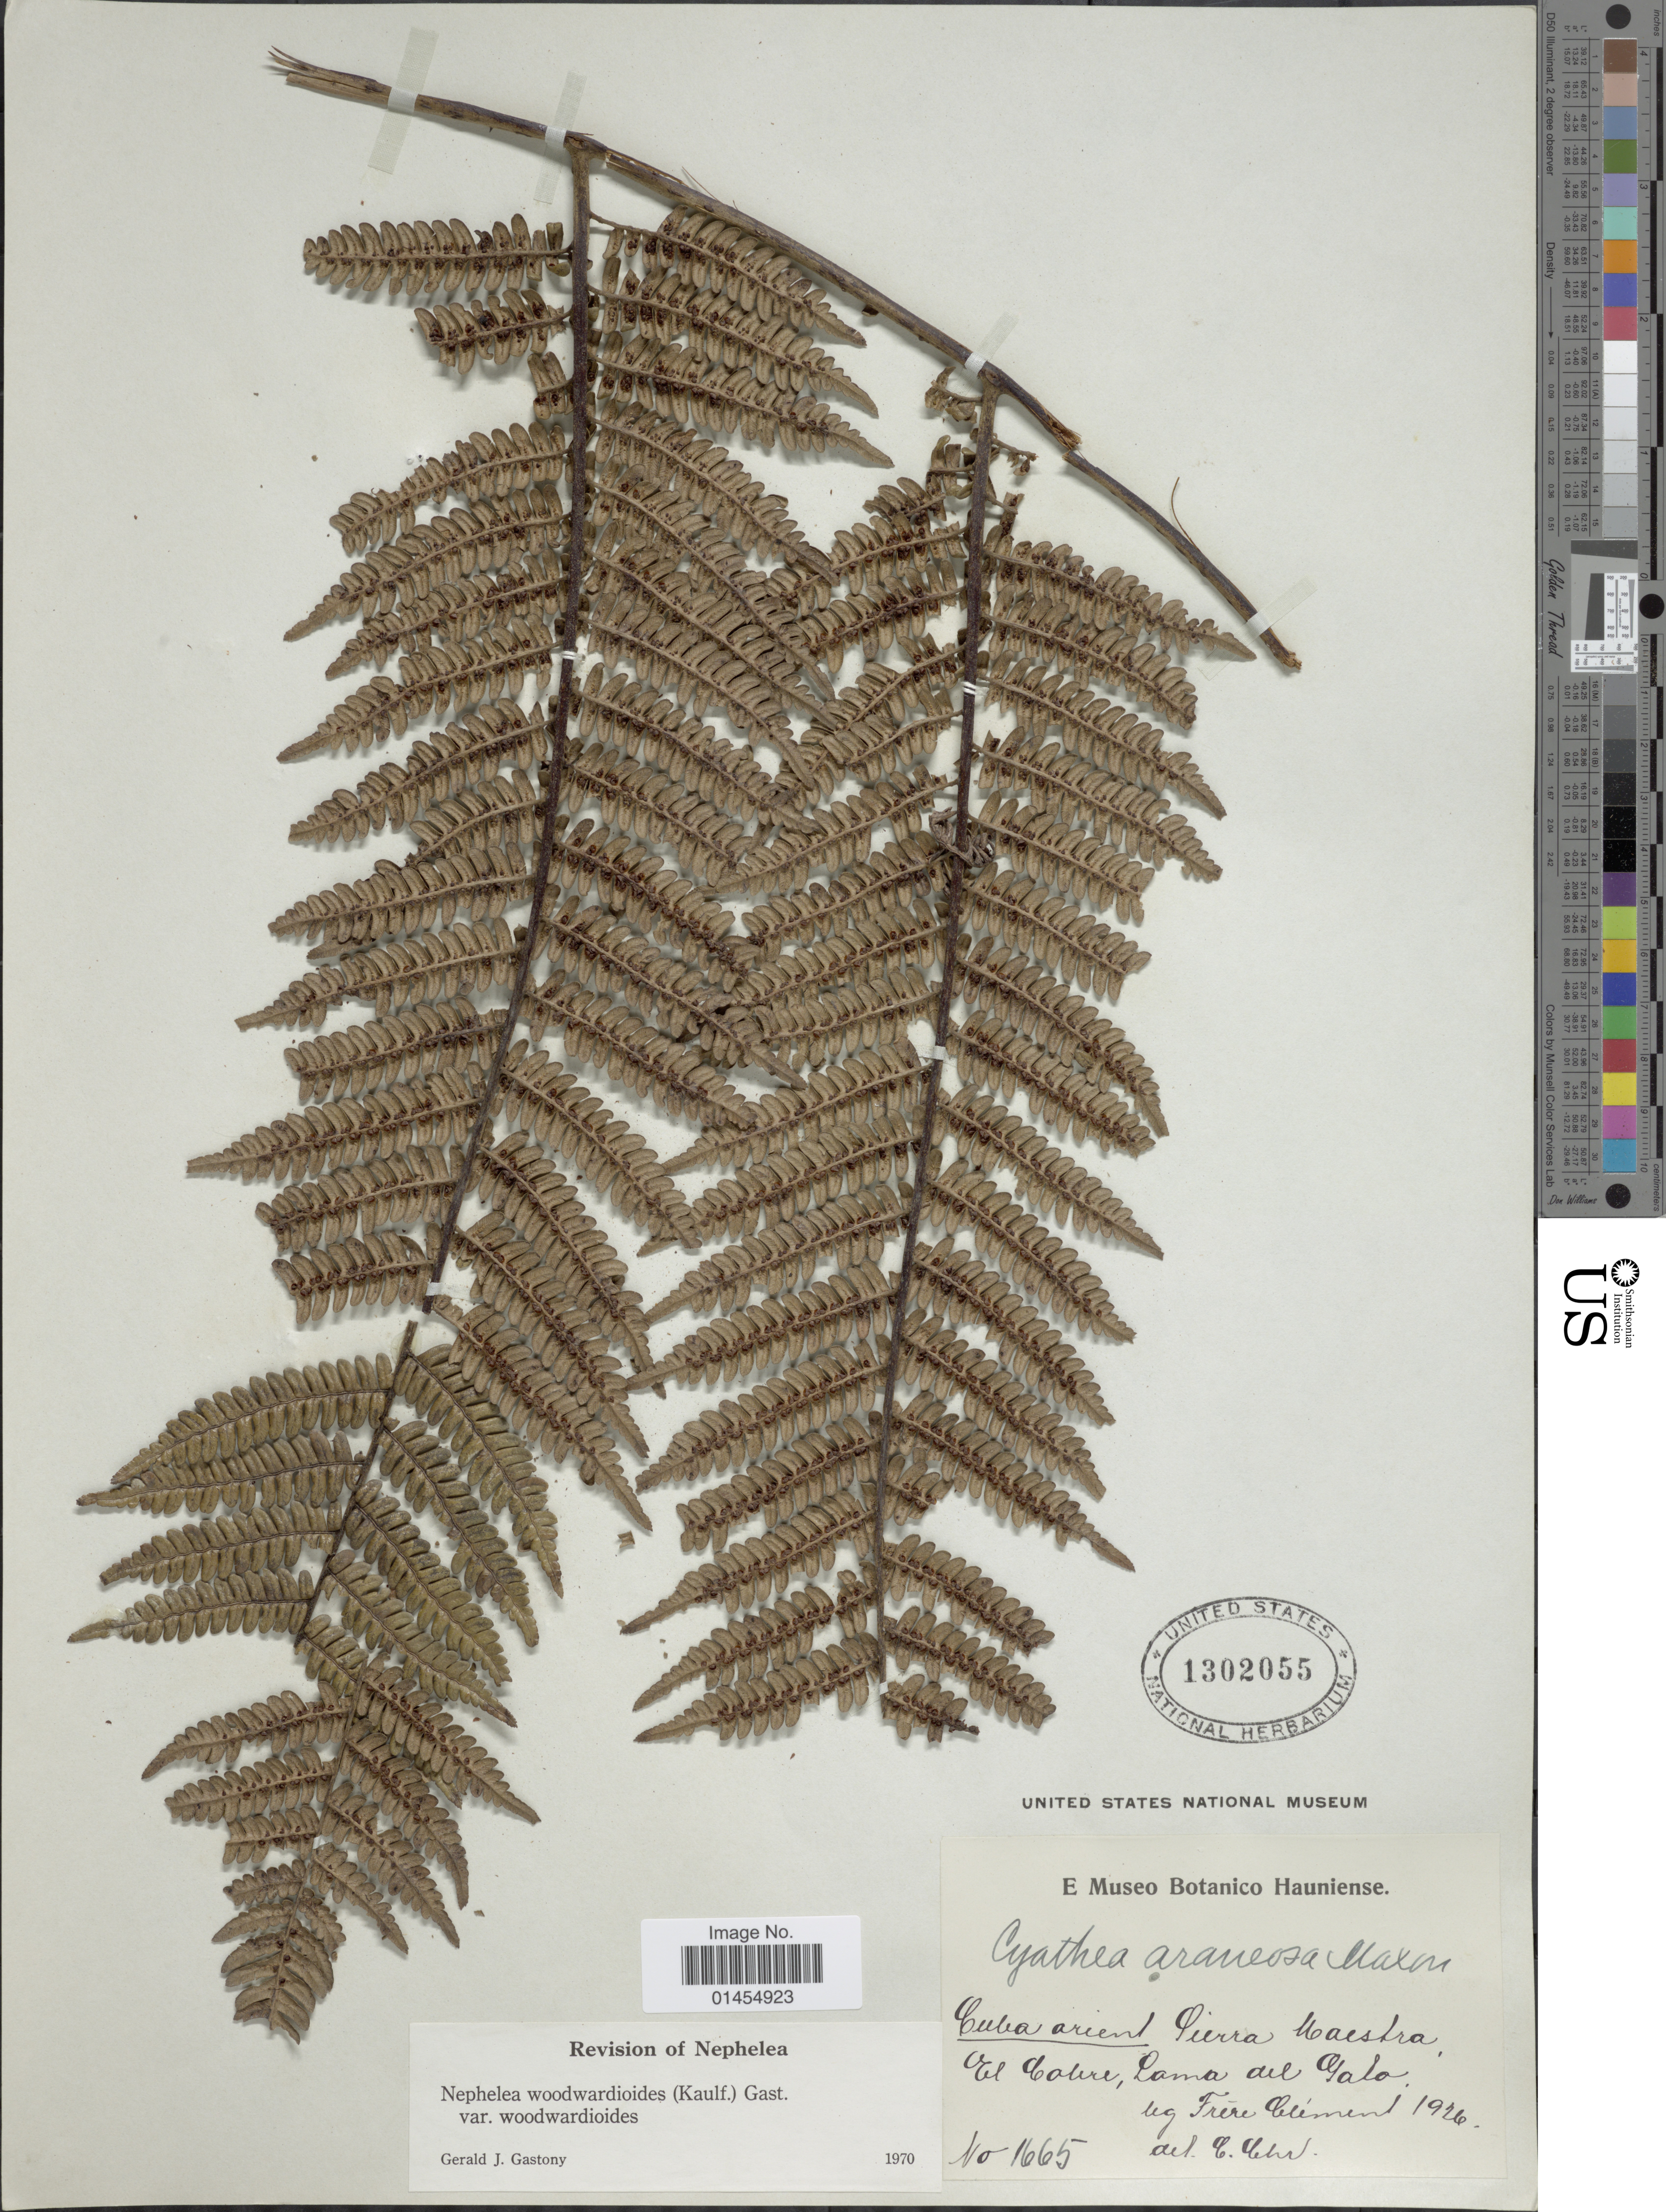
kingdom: Plantae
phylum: Tracheophyta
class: Polypodiopsida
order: Cyatheales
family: Cyatheaceae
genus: Alsophila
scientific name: Alsophila woodwardioides var. woodwardioides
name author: (Kaulf.) D.S. Conant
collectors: B. Clement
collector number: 1665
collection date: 1926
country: Cuba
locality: Cuba orient. Sierra Maestra, El Cobre, Loma del Gato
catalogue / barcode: US 1302055